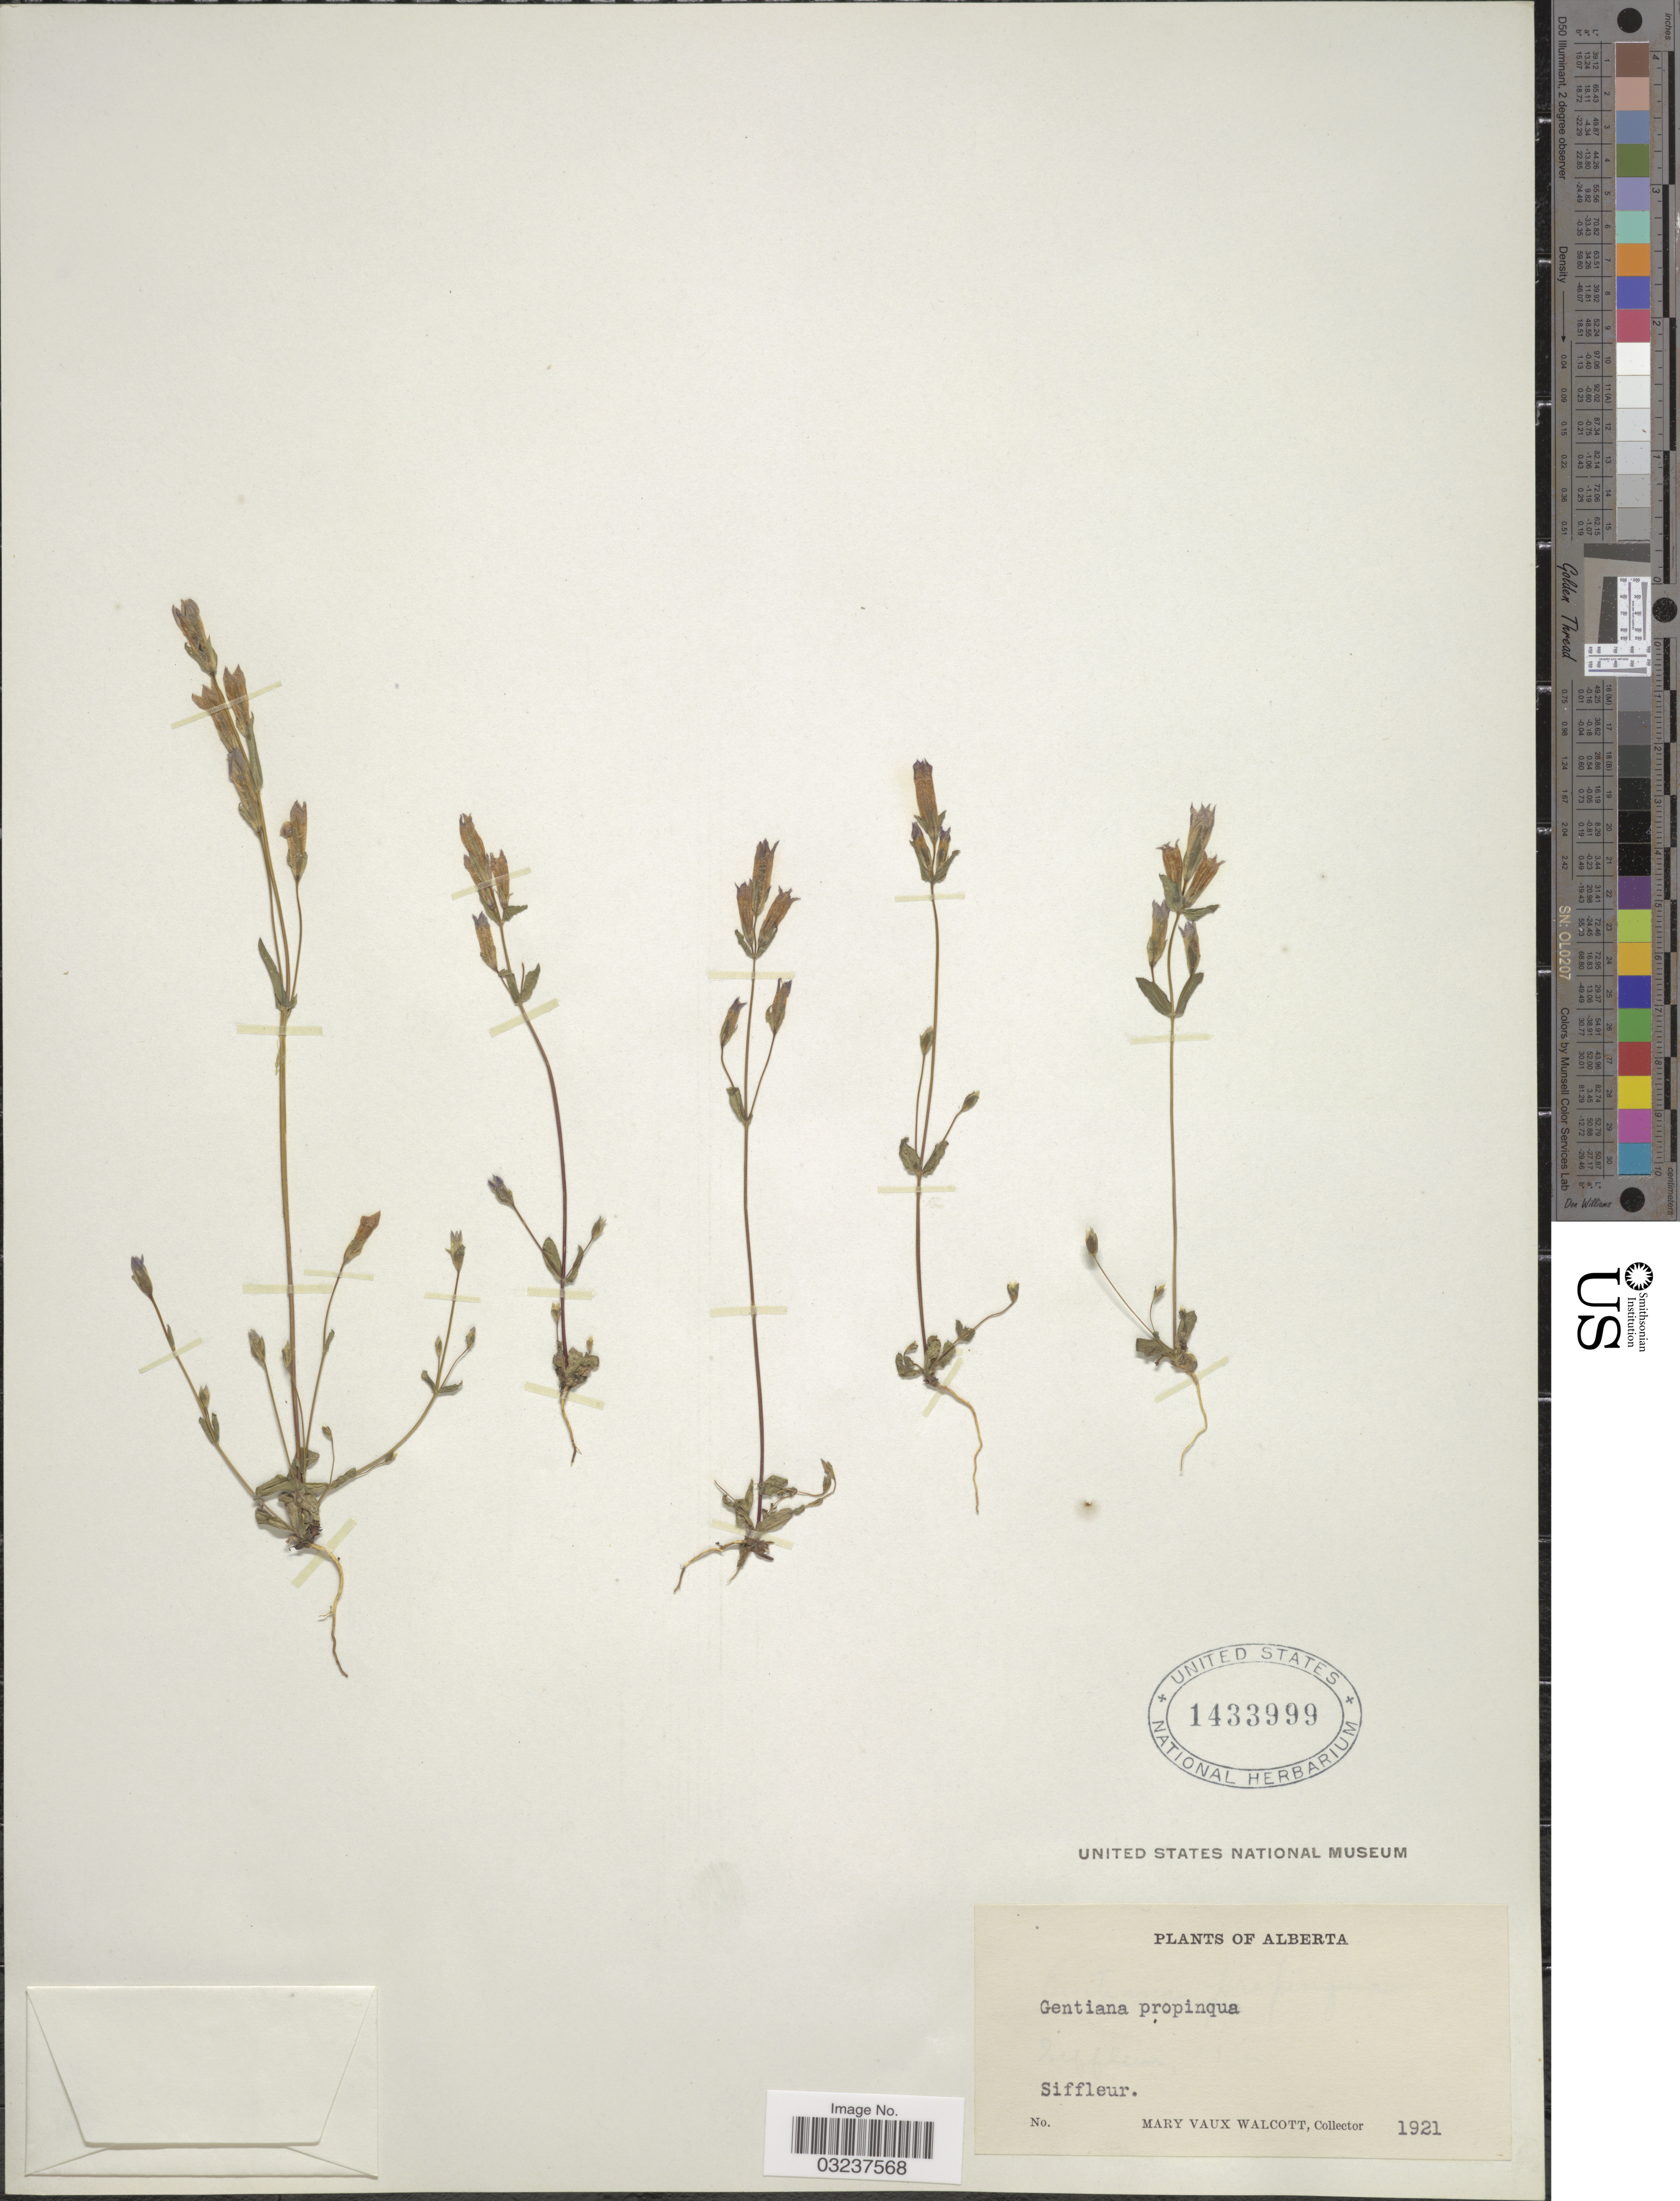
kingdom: Plantae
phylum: Tracheophyta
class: Magnoliopsida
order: Gentianales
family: Gentianaceae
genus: Gentianella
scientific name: Gentianella propinqua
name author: (Richardson) J.M. Gillett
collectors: M. Walcott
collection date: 1921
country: Canada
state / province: Alberta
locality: Siffleur.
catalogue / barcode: US 1433999